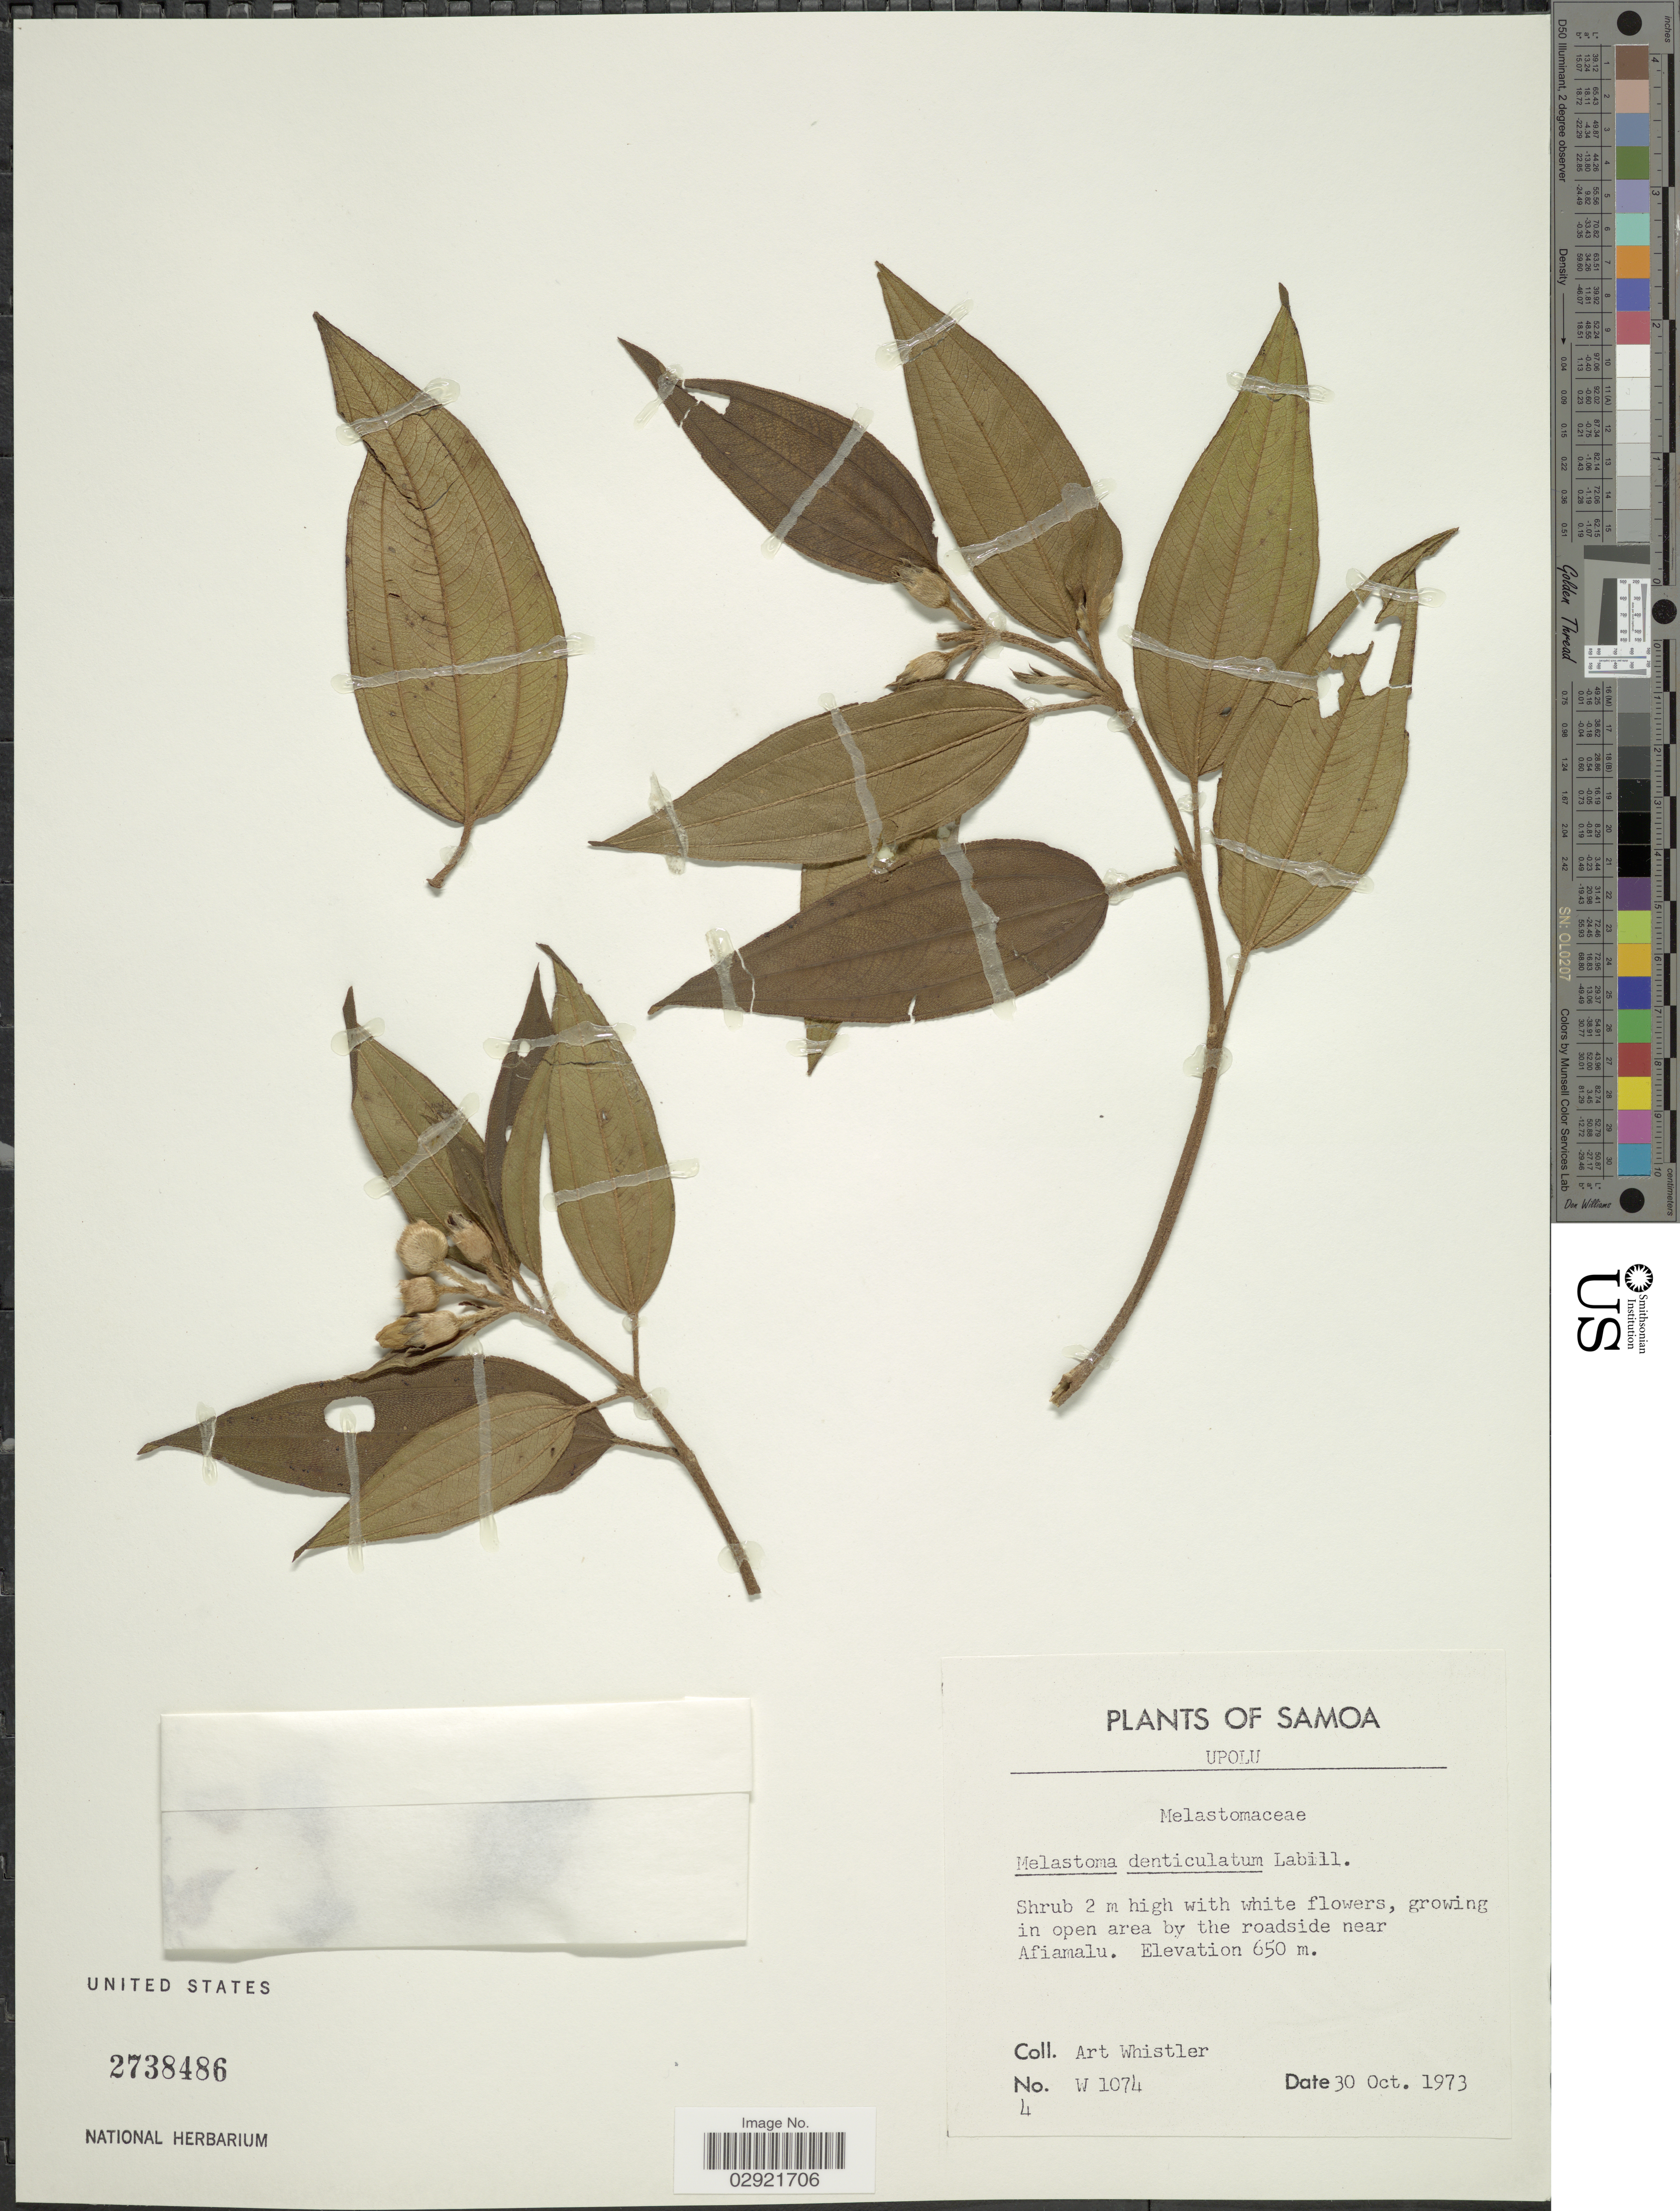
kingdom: Plantae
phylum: Tracheophyta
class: Magnoliopsida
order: Myrtales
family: Melastomataceae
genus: Melastoma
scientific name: Melastoma malabathricum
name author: L.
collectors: A. Whistler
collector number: W1074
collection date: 1973-10-30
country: Samoa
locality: Samoa. Upolu. Growing in open area by the roadside near Afiamalu.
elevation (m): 650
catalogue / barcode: US 2738486